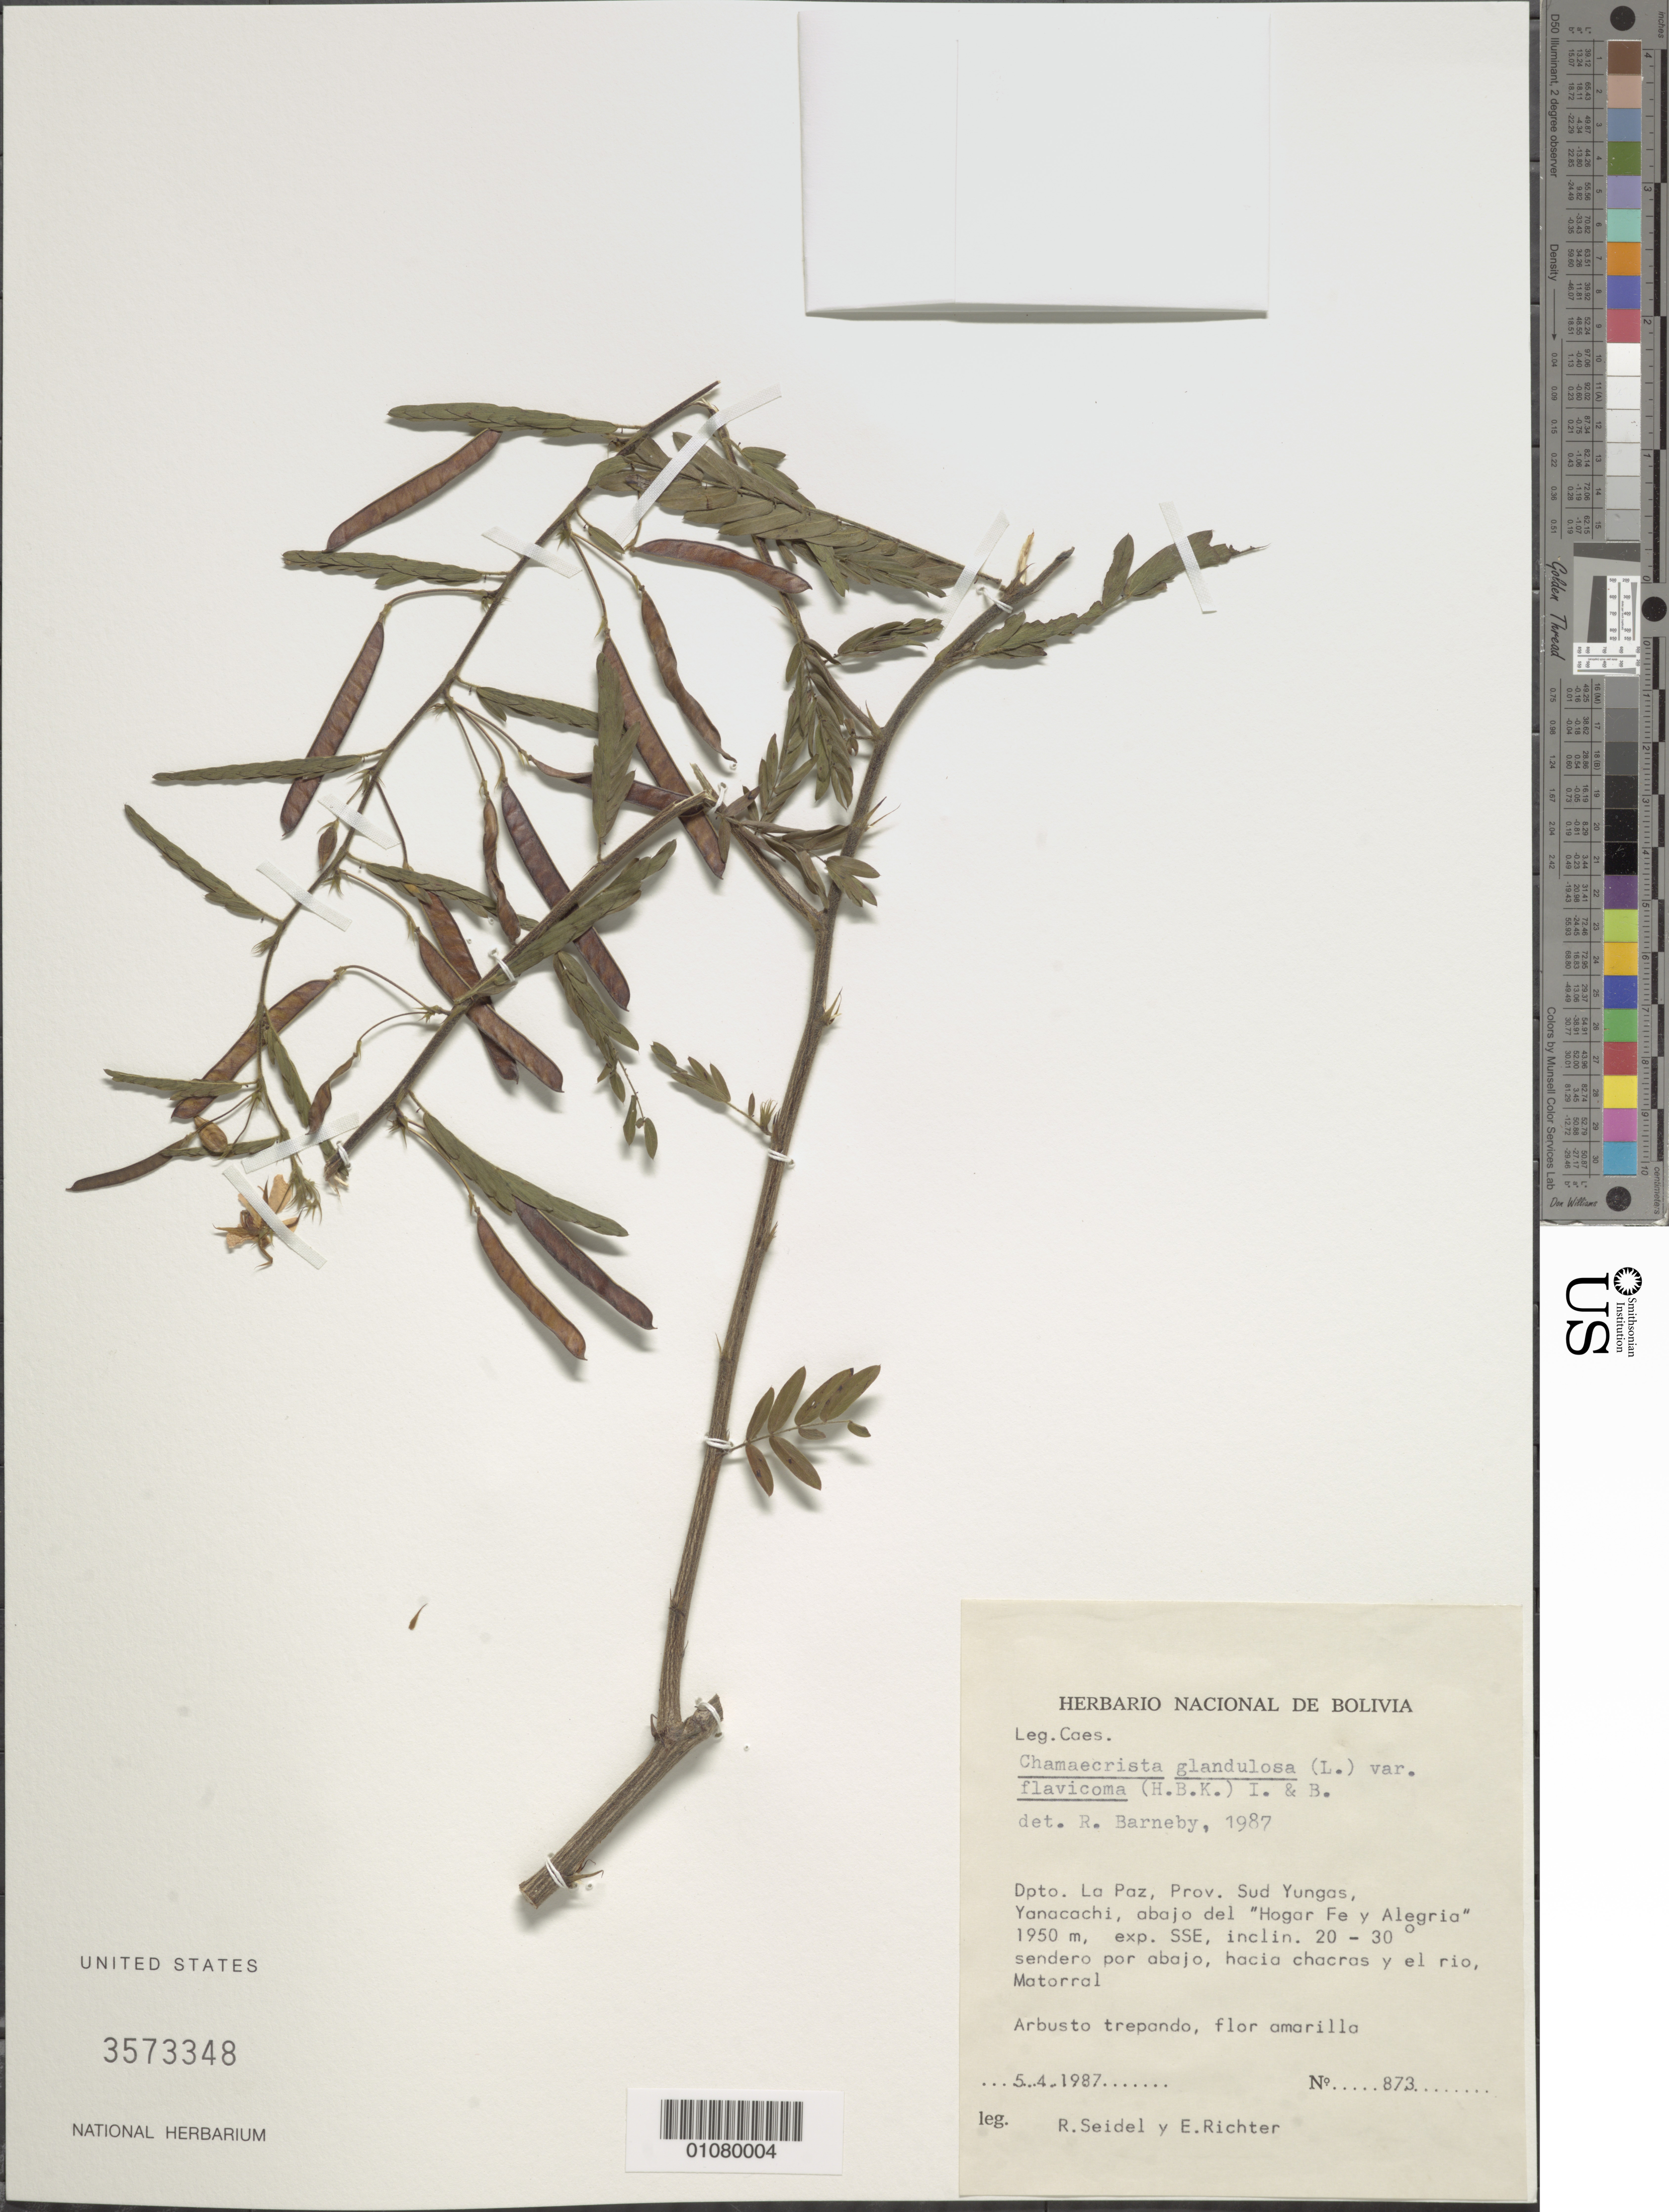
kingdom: Plantae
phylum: Tracheophyta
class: Magnoliopsida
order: Fabales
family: Fabaceae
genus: Chamaecrista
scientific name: Chamaecrista glandulosa var. flavicoma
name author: (Kunth) H.S. Irwin & Barneby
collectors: R. Seidel & E. Richter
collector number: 873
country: Bolivia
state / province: La Paz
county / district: Sud Yungas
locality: Yanacachi, Hogar Fe and Alegria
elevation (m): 1950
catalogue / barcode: US 3573348